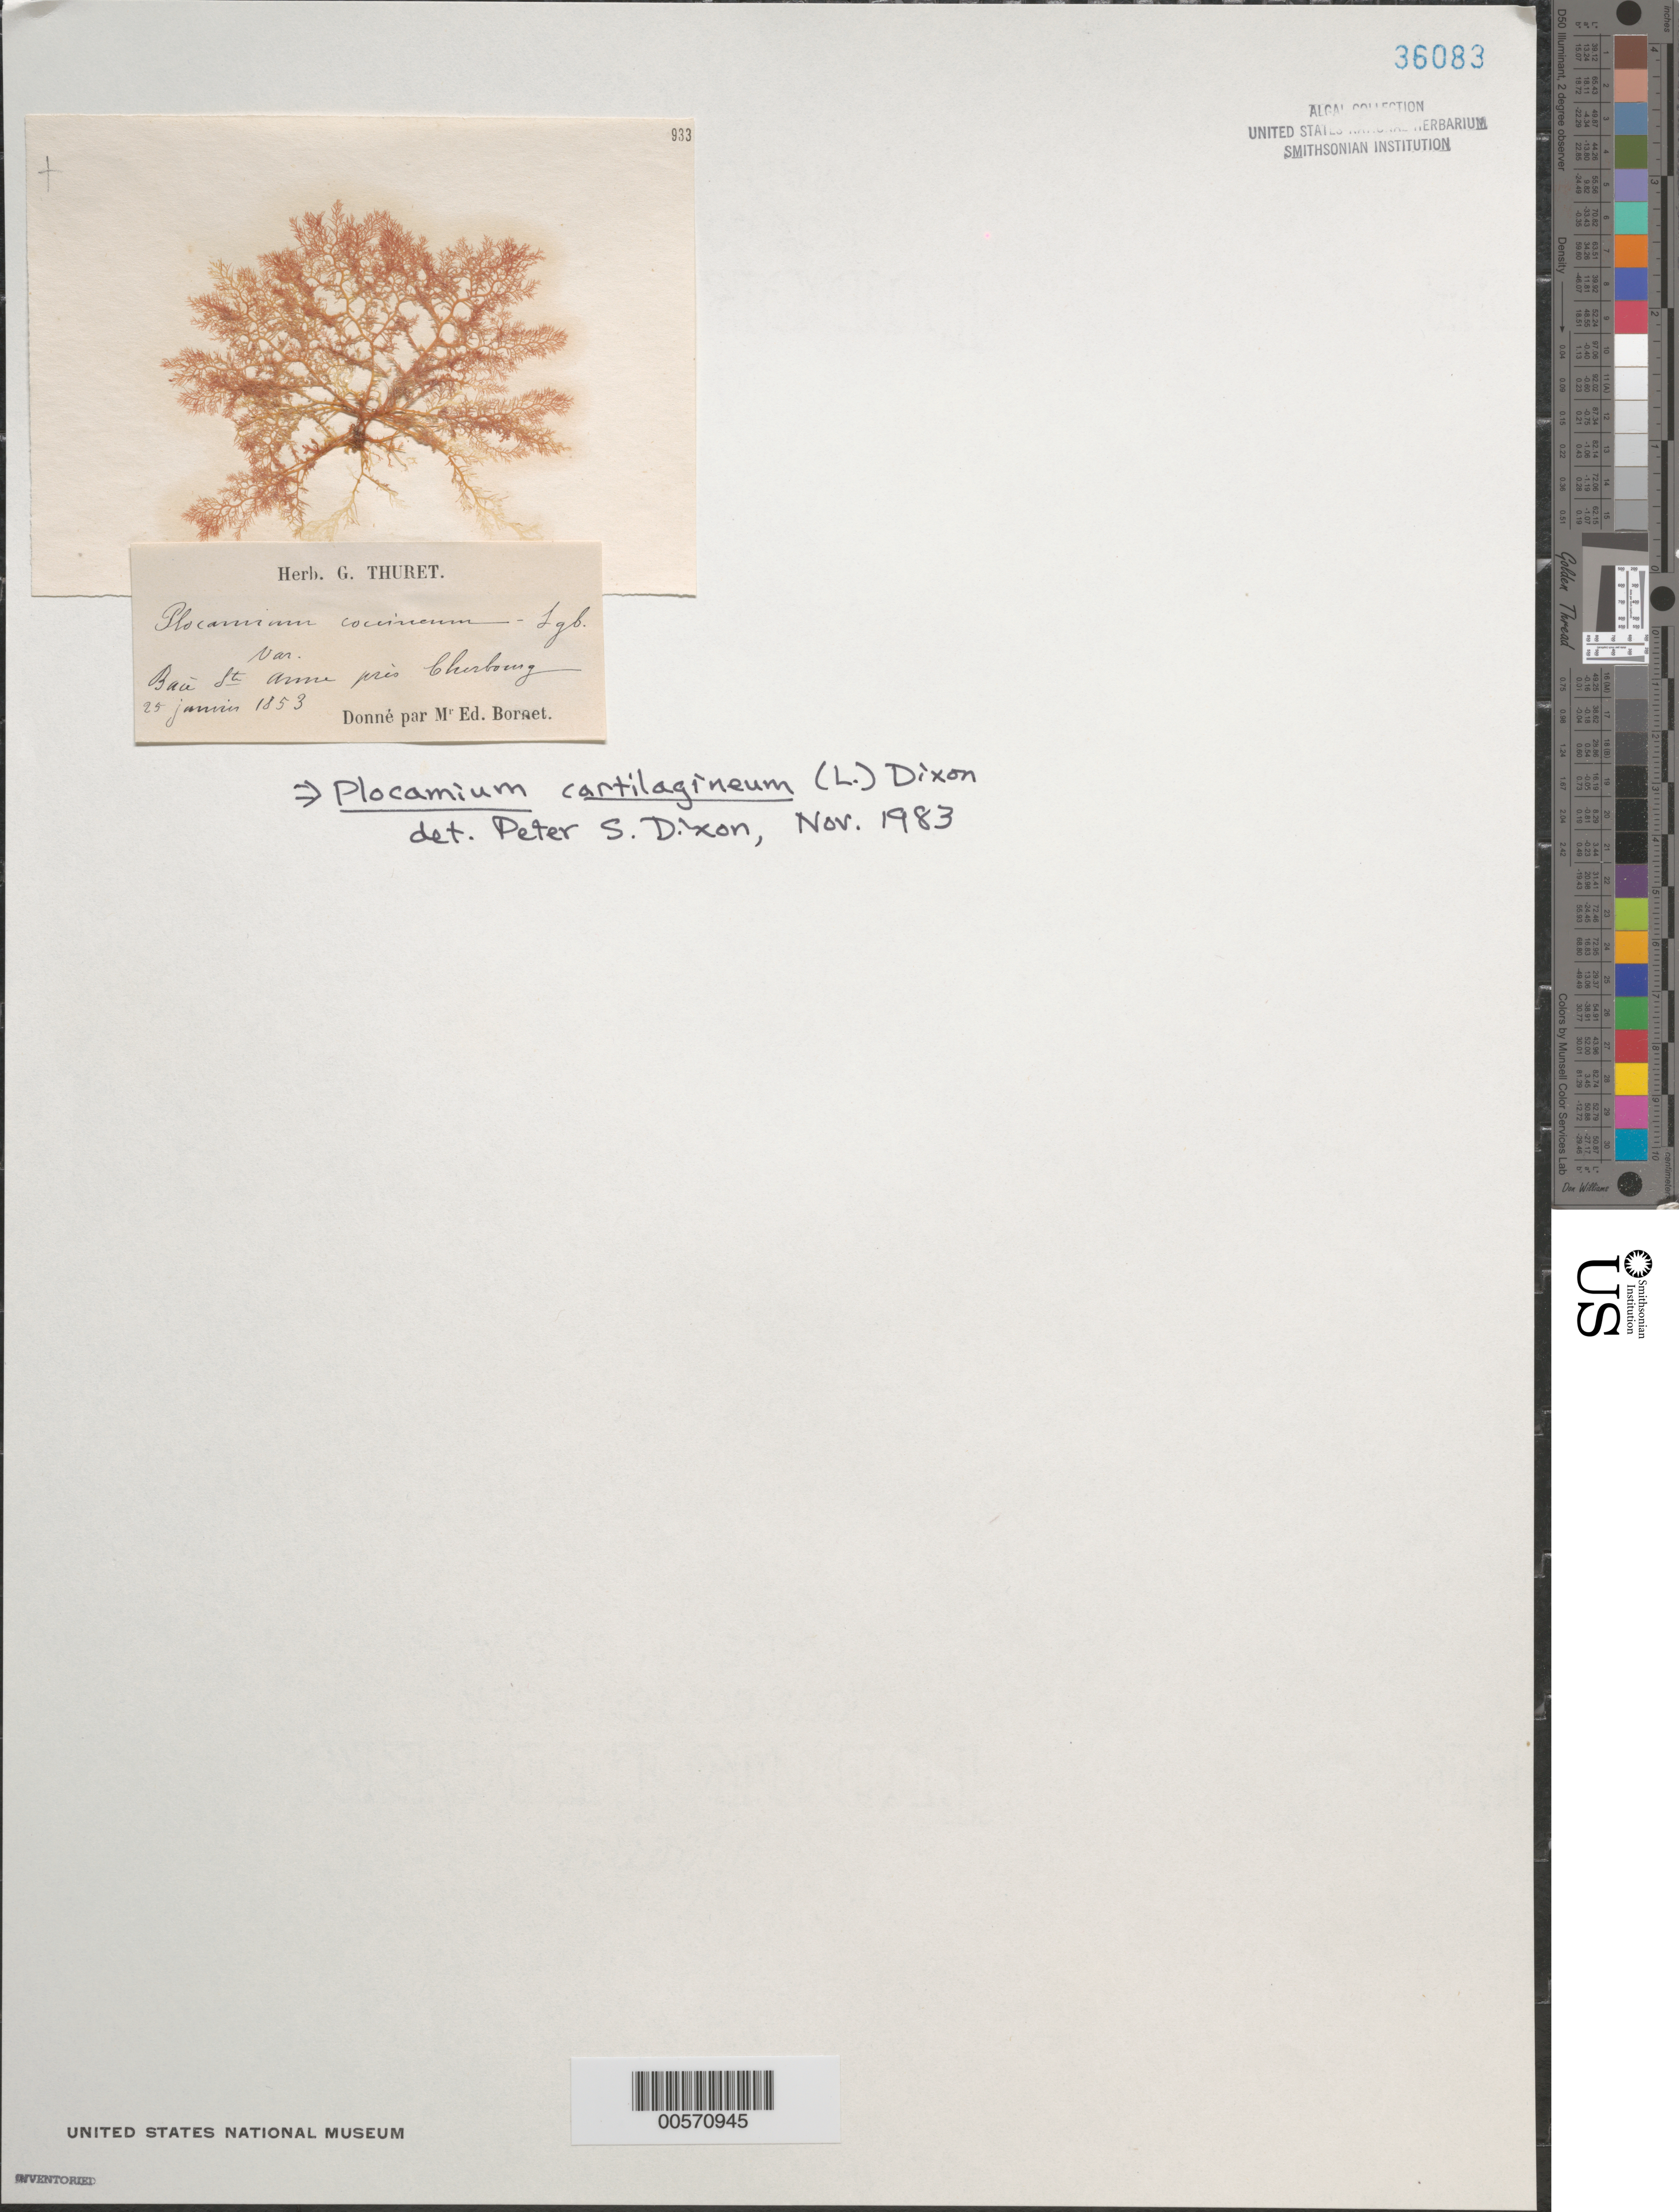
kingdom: Plantae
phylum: Rhodophyta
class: Florideophyceae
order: Plocamiales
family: Plocamiaceae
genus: Plocamium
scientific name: Plocamium cartilagineum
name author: (L.) P.S. Dixon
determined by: Dixon, P. S.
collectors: Thuret, G. (herbarium)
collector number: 933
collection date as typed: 25 Jan 1853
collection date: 1853-01-25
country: France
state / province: Normandie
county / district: Manche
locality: Baie de sainte anne, near cherbourg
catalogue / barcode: US 36083